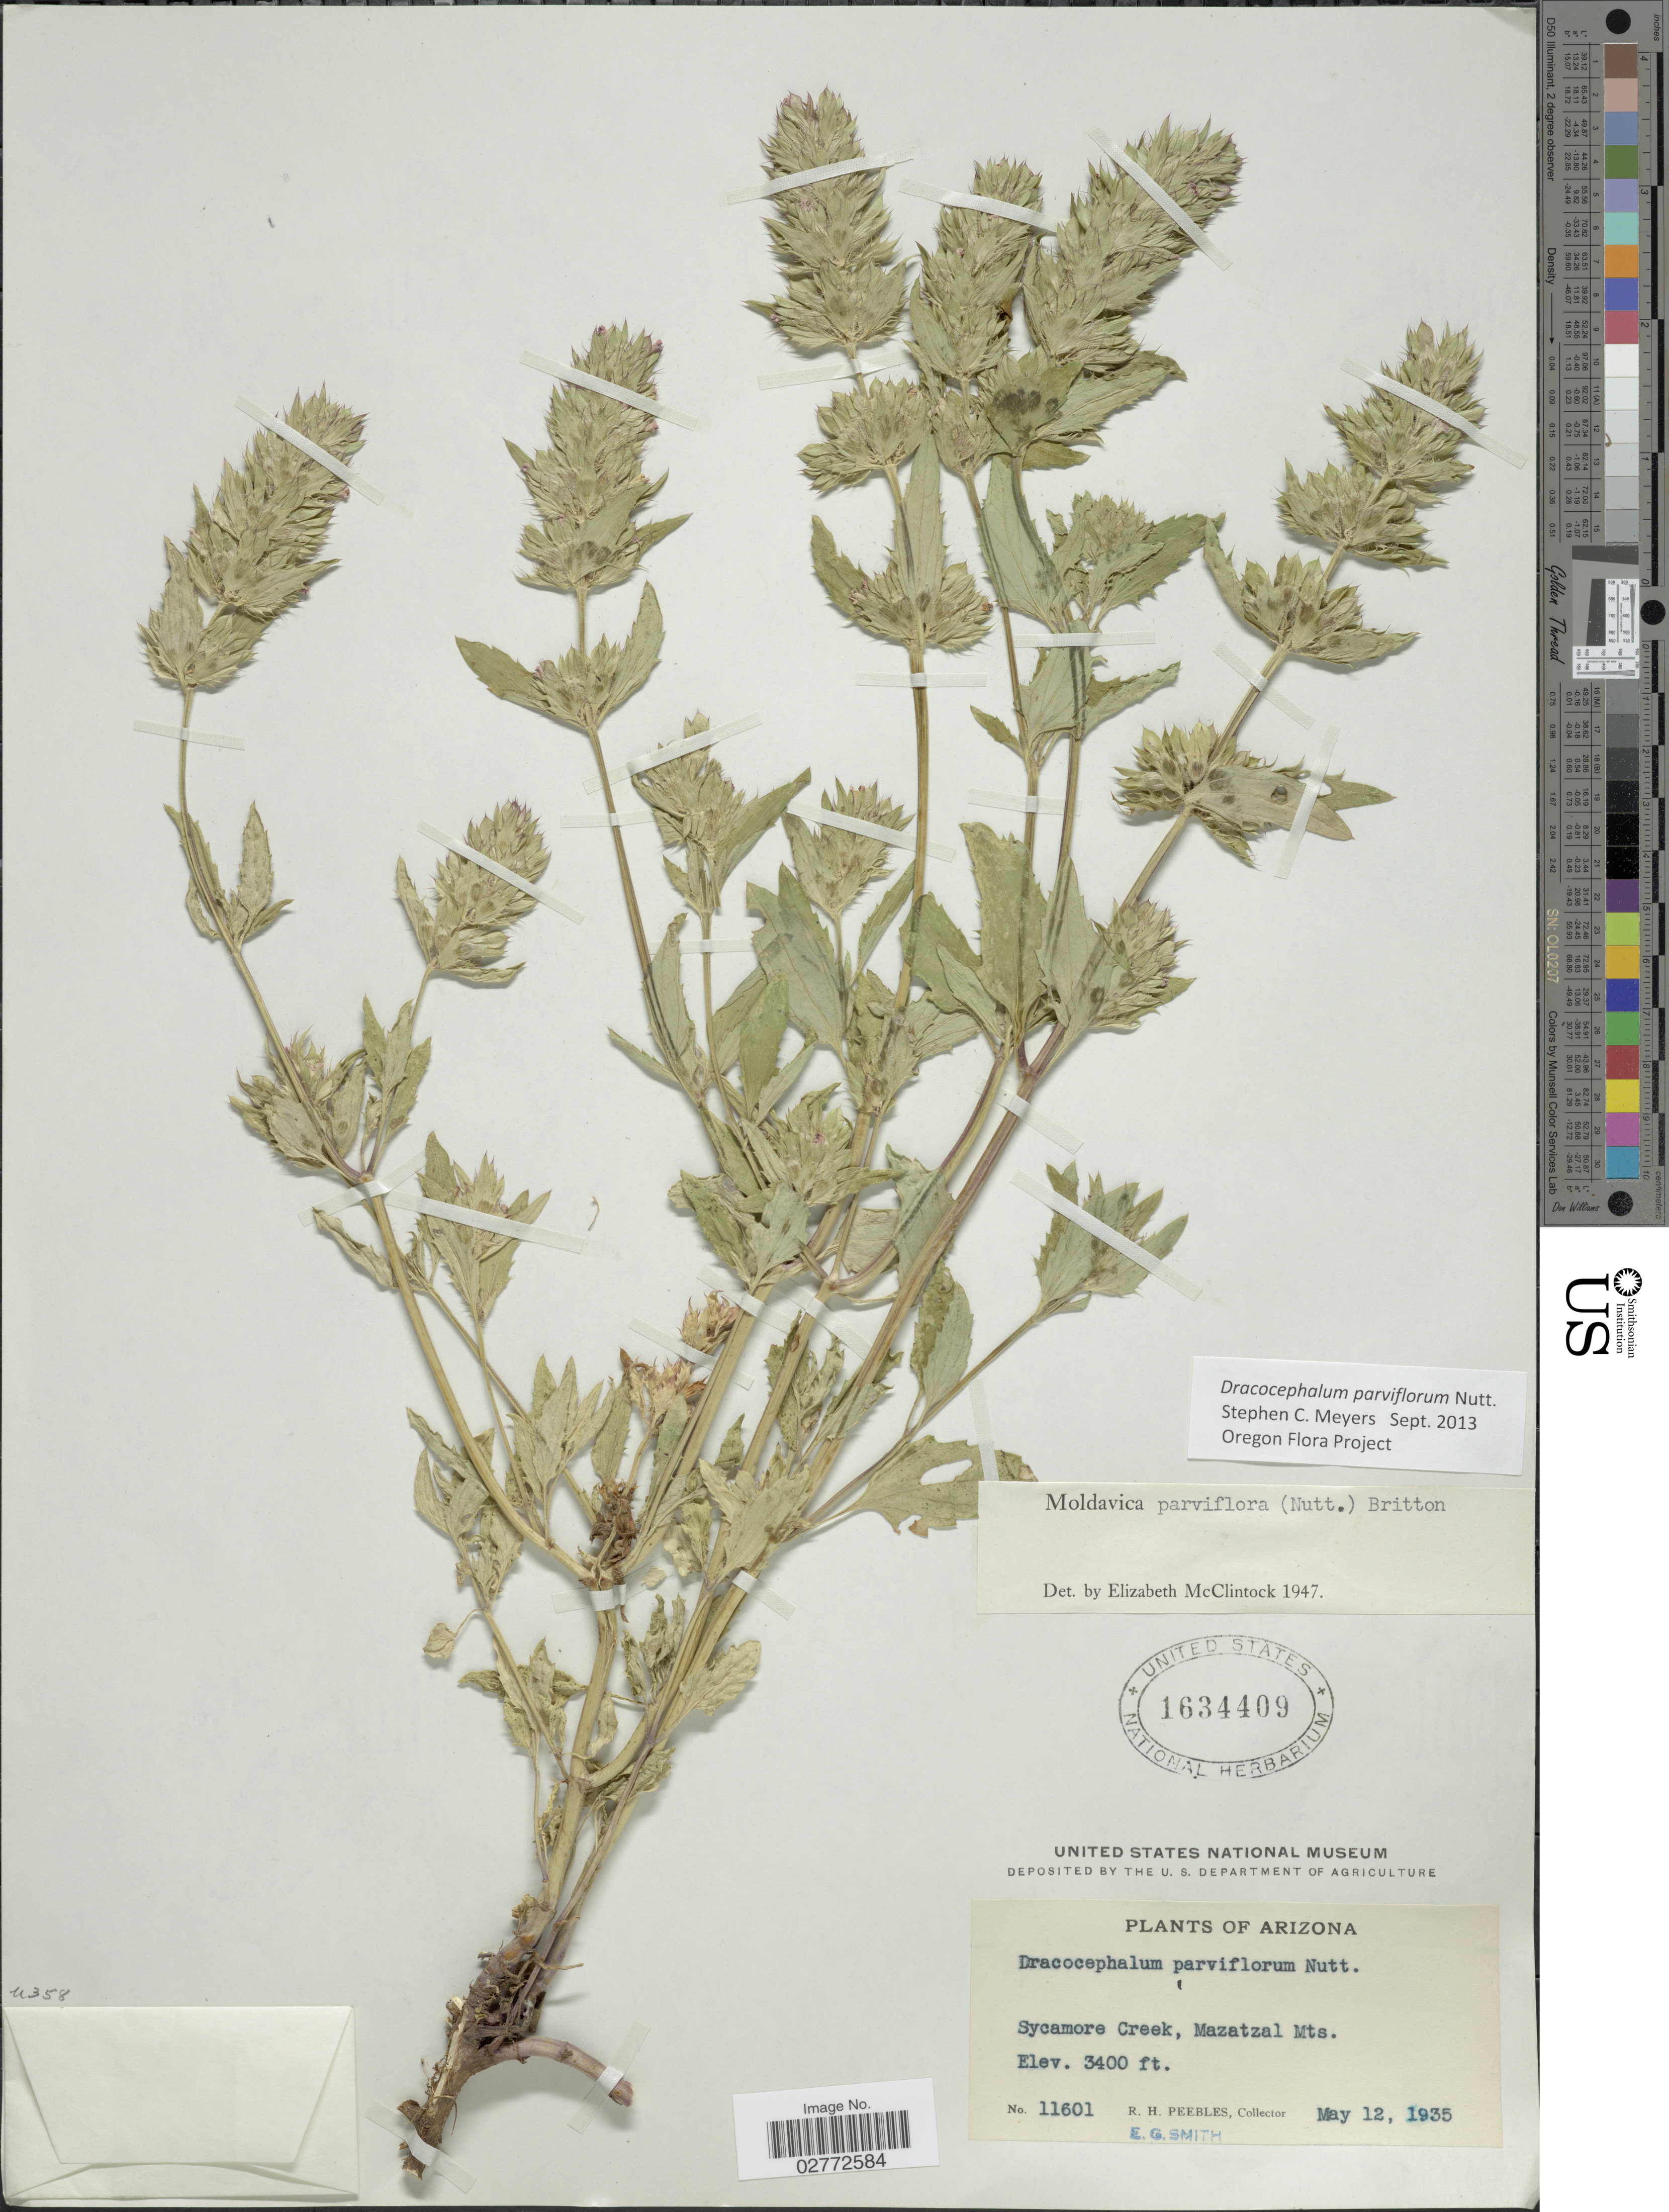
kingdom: Plantae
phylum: Tracheophyta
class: Magnoliopsida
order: Lamiales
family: Lamiaceae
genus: Dracocephalum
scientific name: Dracocephalum parviflorum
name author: Nutt.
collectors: R. H. Peebles & E. G. Smith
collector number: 11601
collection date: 1935-05-12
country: United States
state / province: Arizona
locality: Sycamore Creek, Mazatzal Mts.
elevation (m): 1036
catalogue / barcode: US 1634409